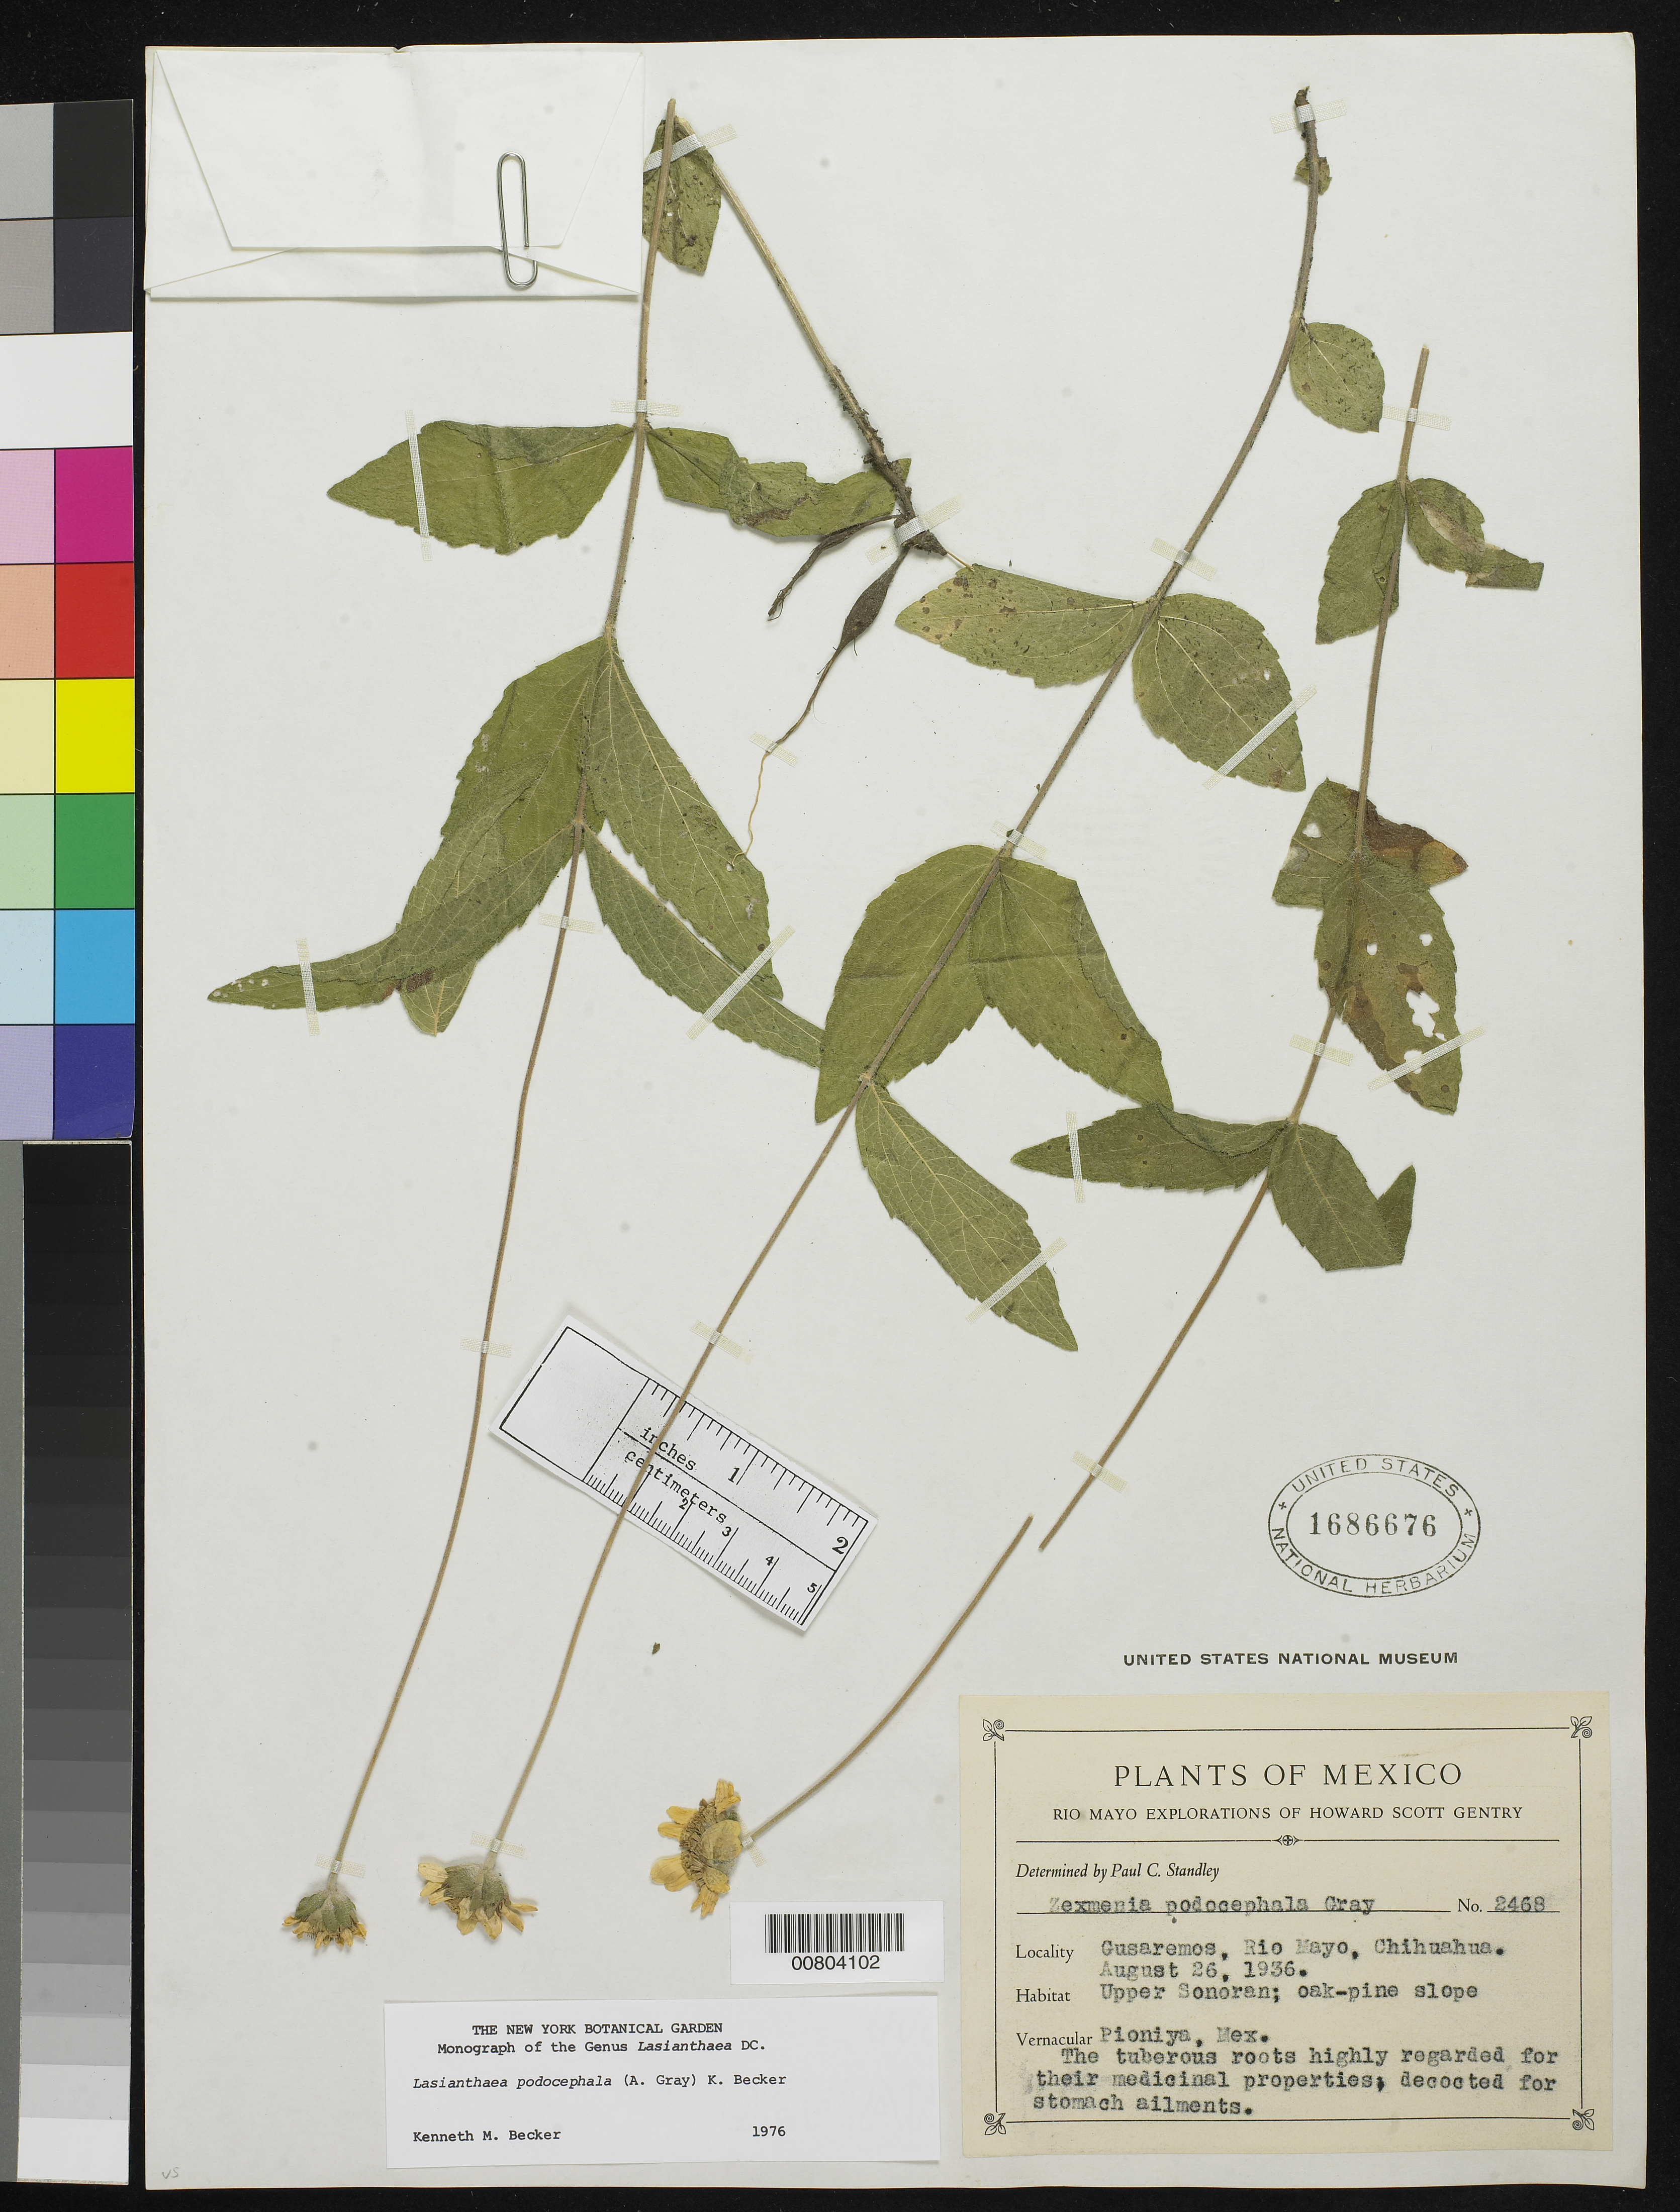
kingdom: Plantae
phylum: Tracheophyta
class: Magnoliopsida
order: Asterales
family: Asteraceae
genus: Lasianthaea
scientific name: Lasianthaea podocephala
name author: (A. Gray) K.M. Becker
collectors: H. S. Gentry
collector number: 2468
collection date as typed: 26 Aug 1936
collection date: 1936-08-26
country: Mexico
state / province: Chihuahua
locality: Guasaremos, Rio Mayo, Chihuahua.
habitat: Upper Sonoran; Oak-Pine slope.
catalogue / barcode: US 1686676